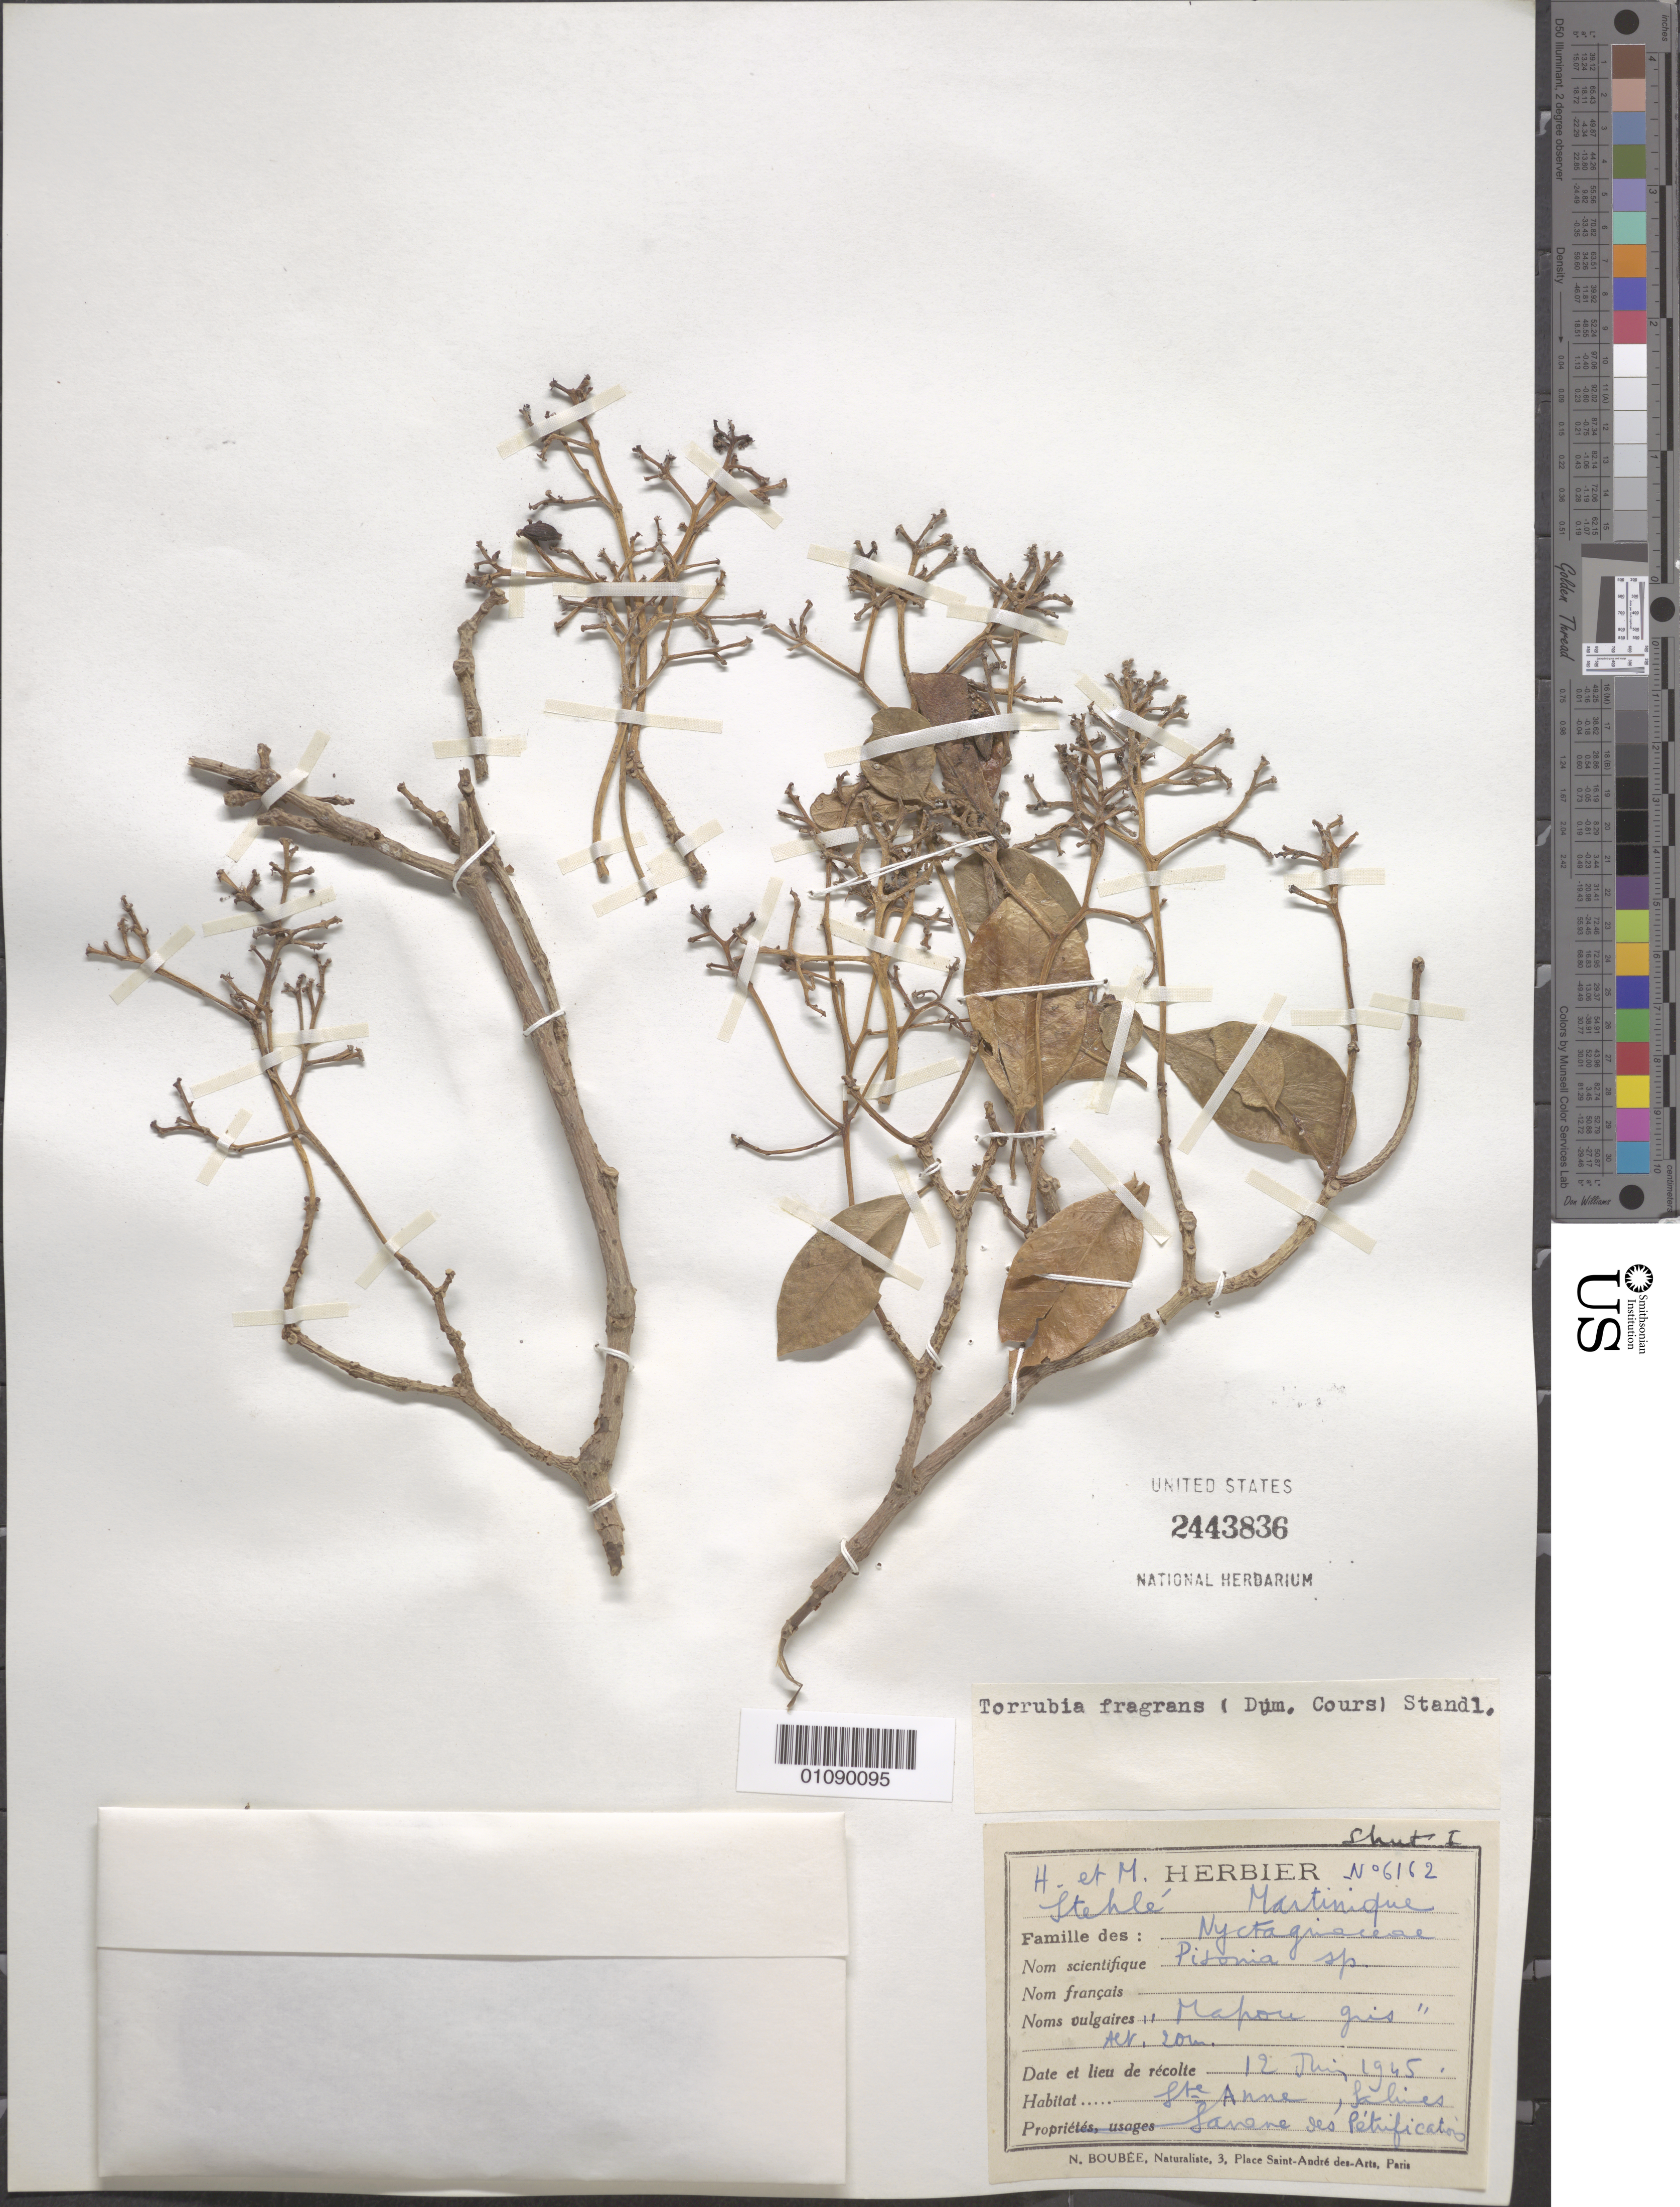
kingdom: Plantae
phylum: Tracheophyta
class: Magnoliopsida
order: Caryophyllales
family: Nyctaginaceae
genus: Guapira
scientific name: Guapira fragrans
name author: (Dum. Cours.) Little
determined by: Strong, Mark T., (BOT), Smithsonian Institution - National Museum of Natural History (UNITED STATES)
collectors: H. Stehlé & M. Stehlé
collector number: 6162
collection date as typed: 12 Jun 1945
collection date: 1945-06-12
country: Martinique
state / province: Le Marin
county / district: Sainte-Anne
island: Martinique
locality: Ste Anne, Salines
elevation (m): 20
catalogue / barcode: US 2443836